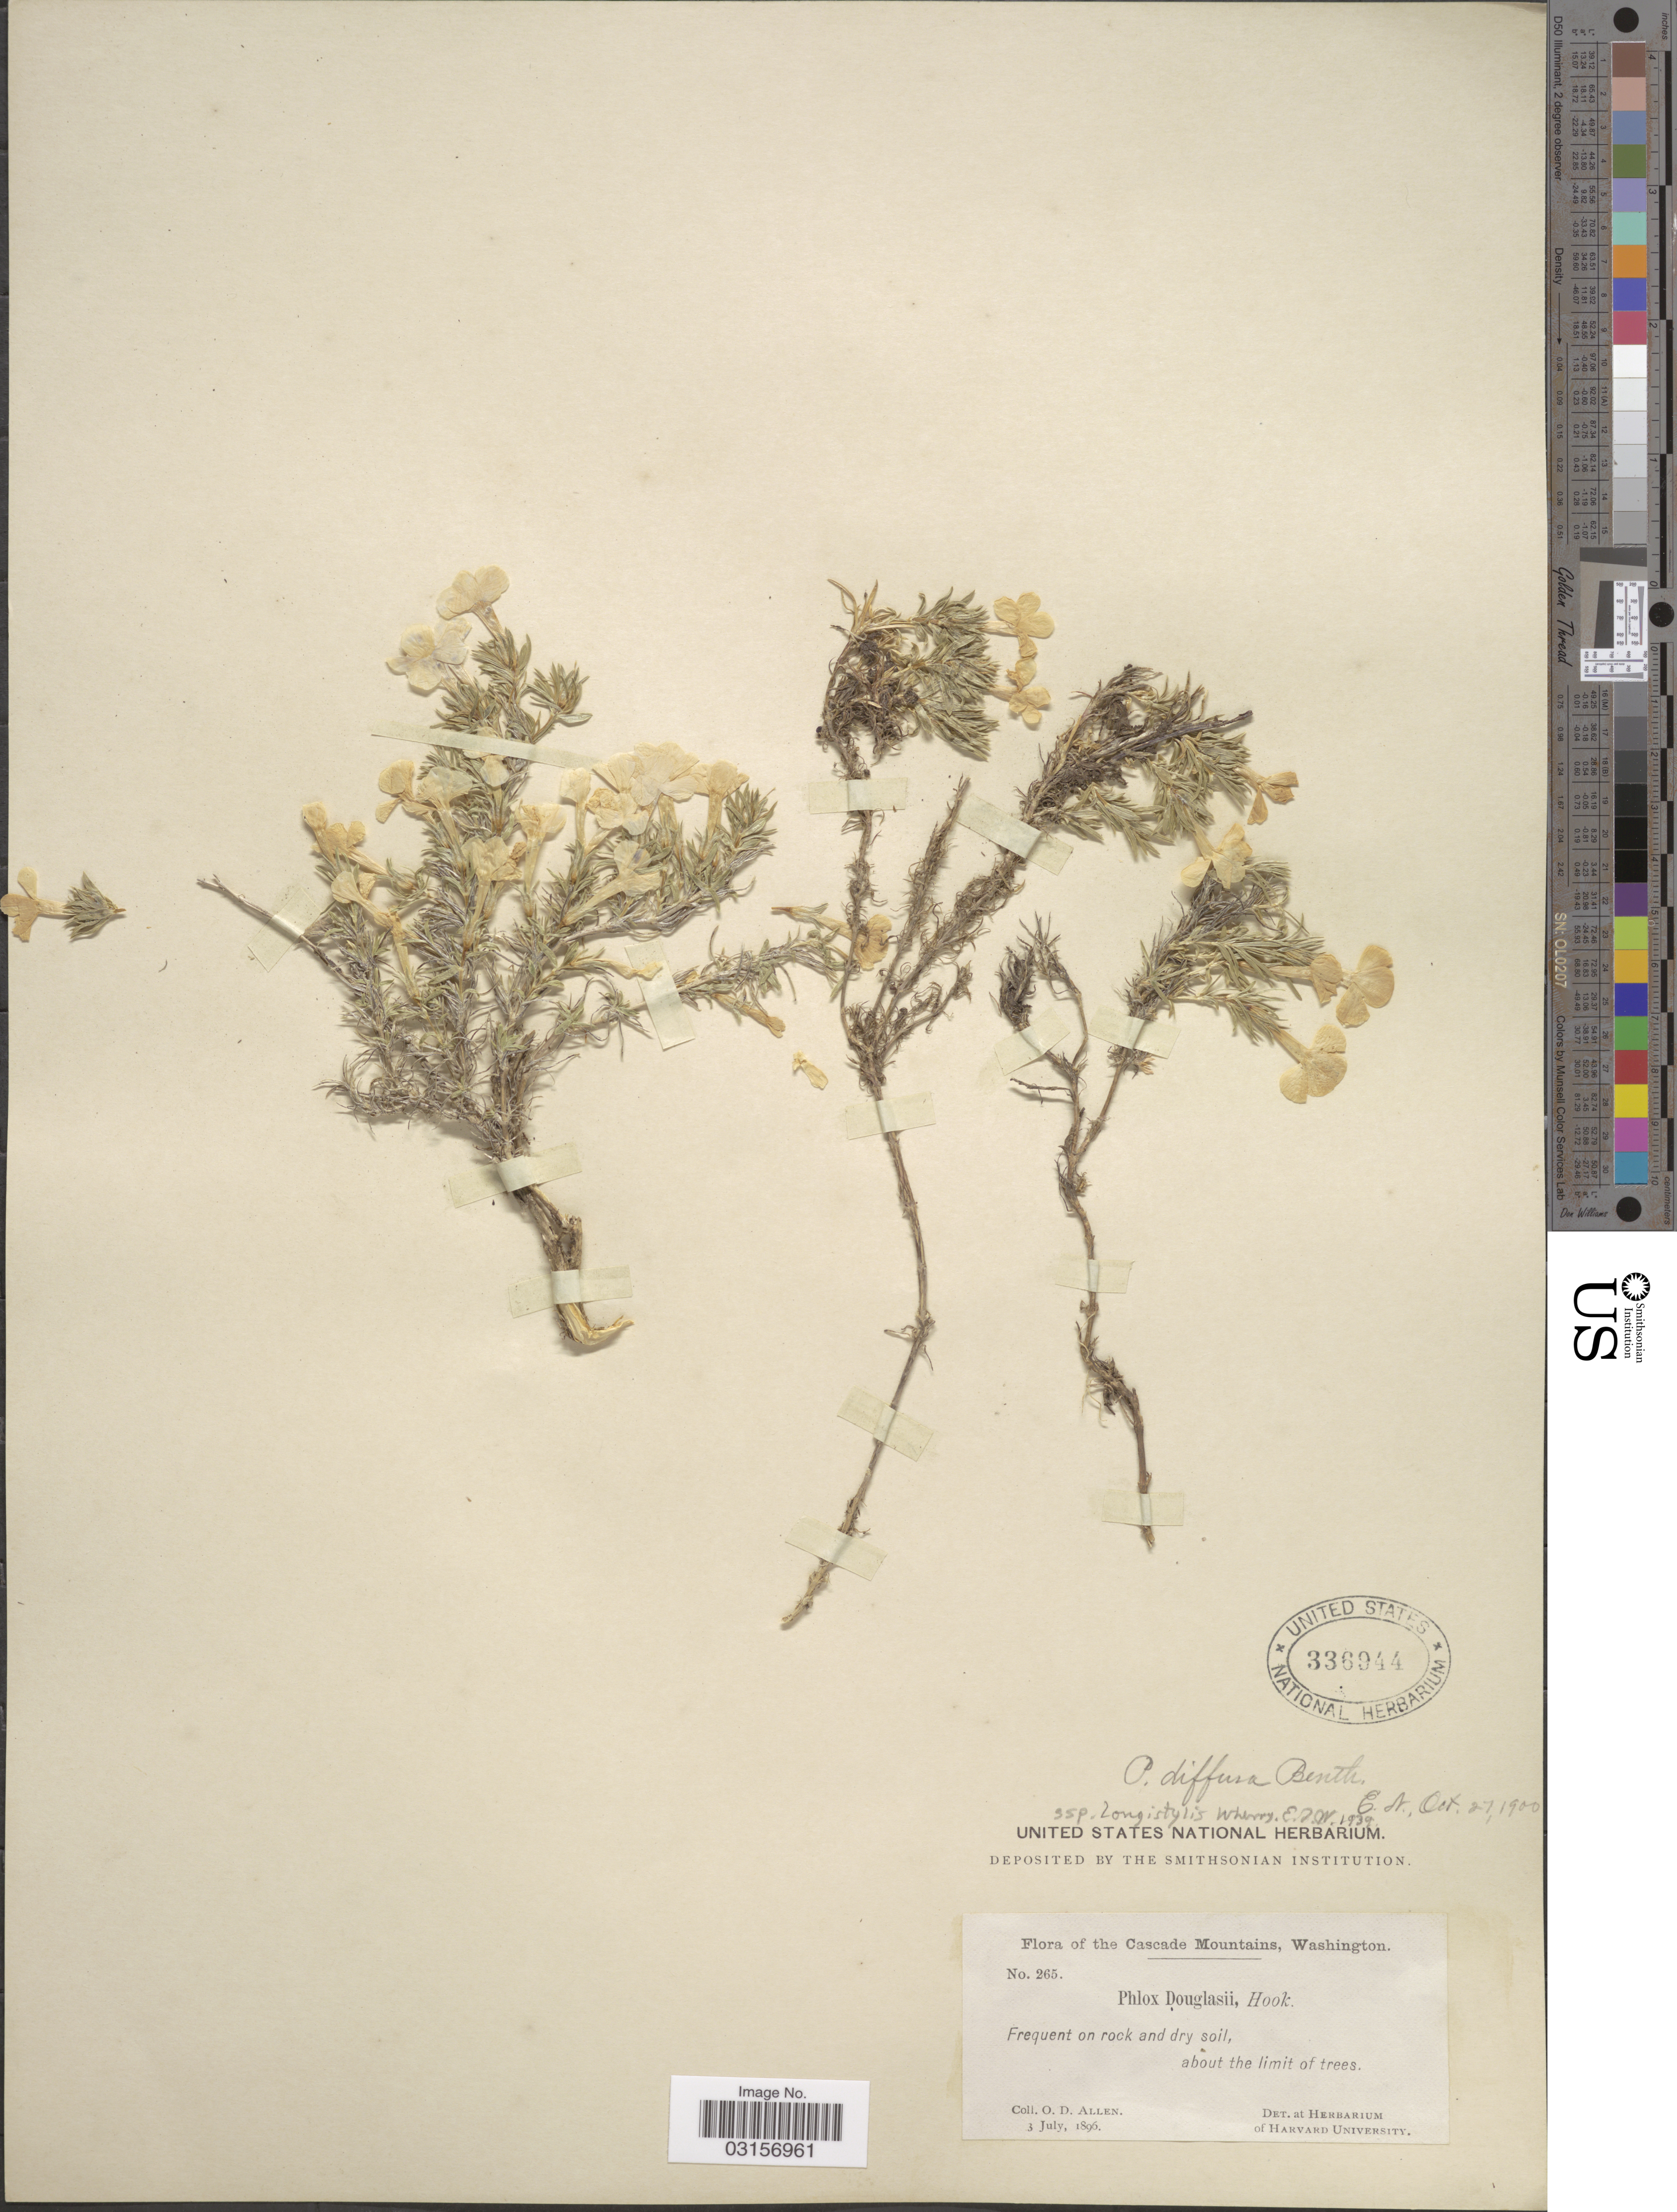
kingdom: Plantae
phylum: Tracheophyta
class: Magnoliopsida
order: Ericales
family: Polemoniaceae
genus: Phlox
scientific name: Phlox diffusa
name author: Benth.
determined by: Mayfield, M. H.; Ferguson, C. J.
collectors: O. D. Allen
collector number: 265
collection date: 1896-07-03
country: United States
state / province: Washington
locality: Cascade Mountains.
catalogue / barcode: US 336944